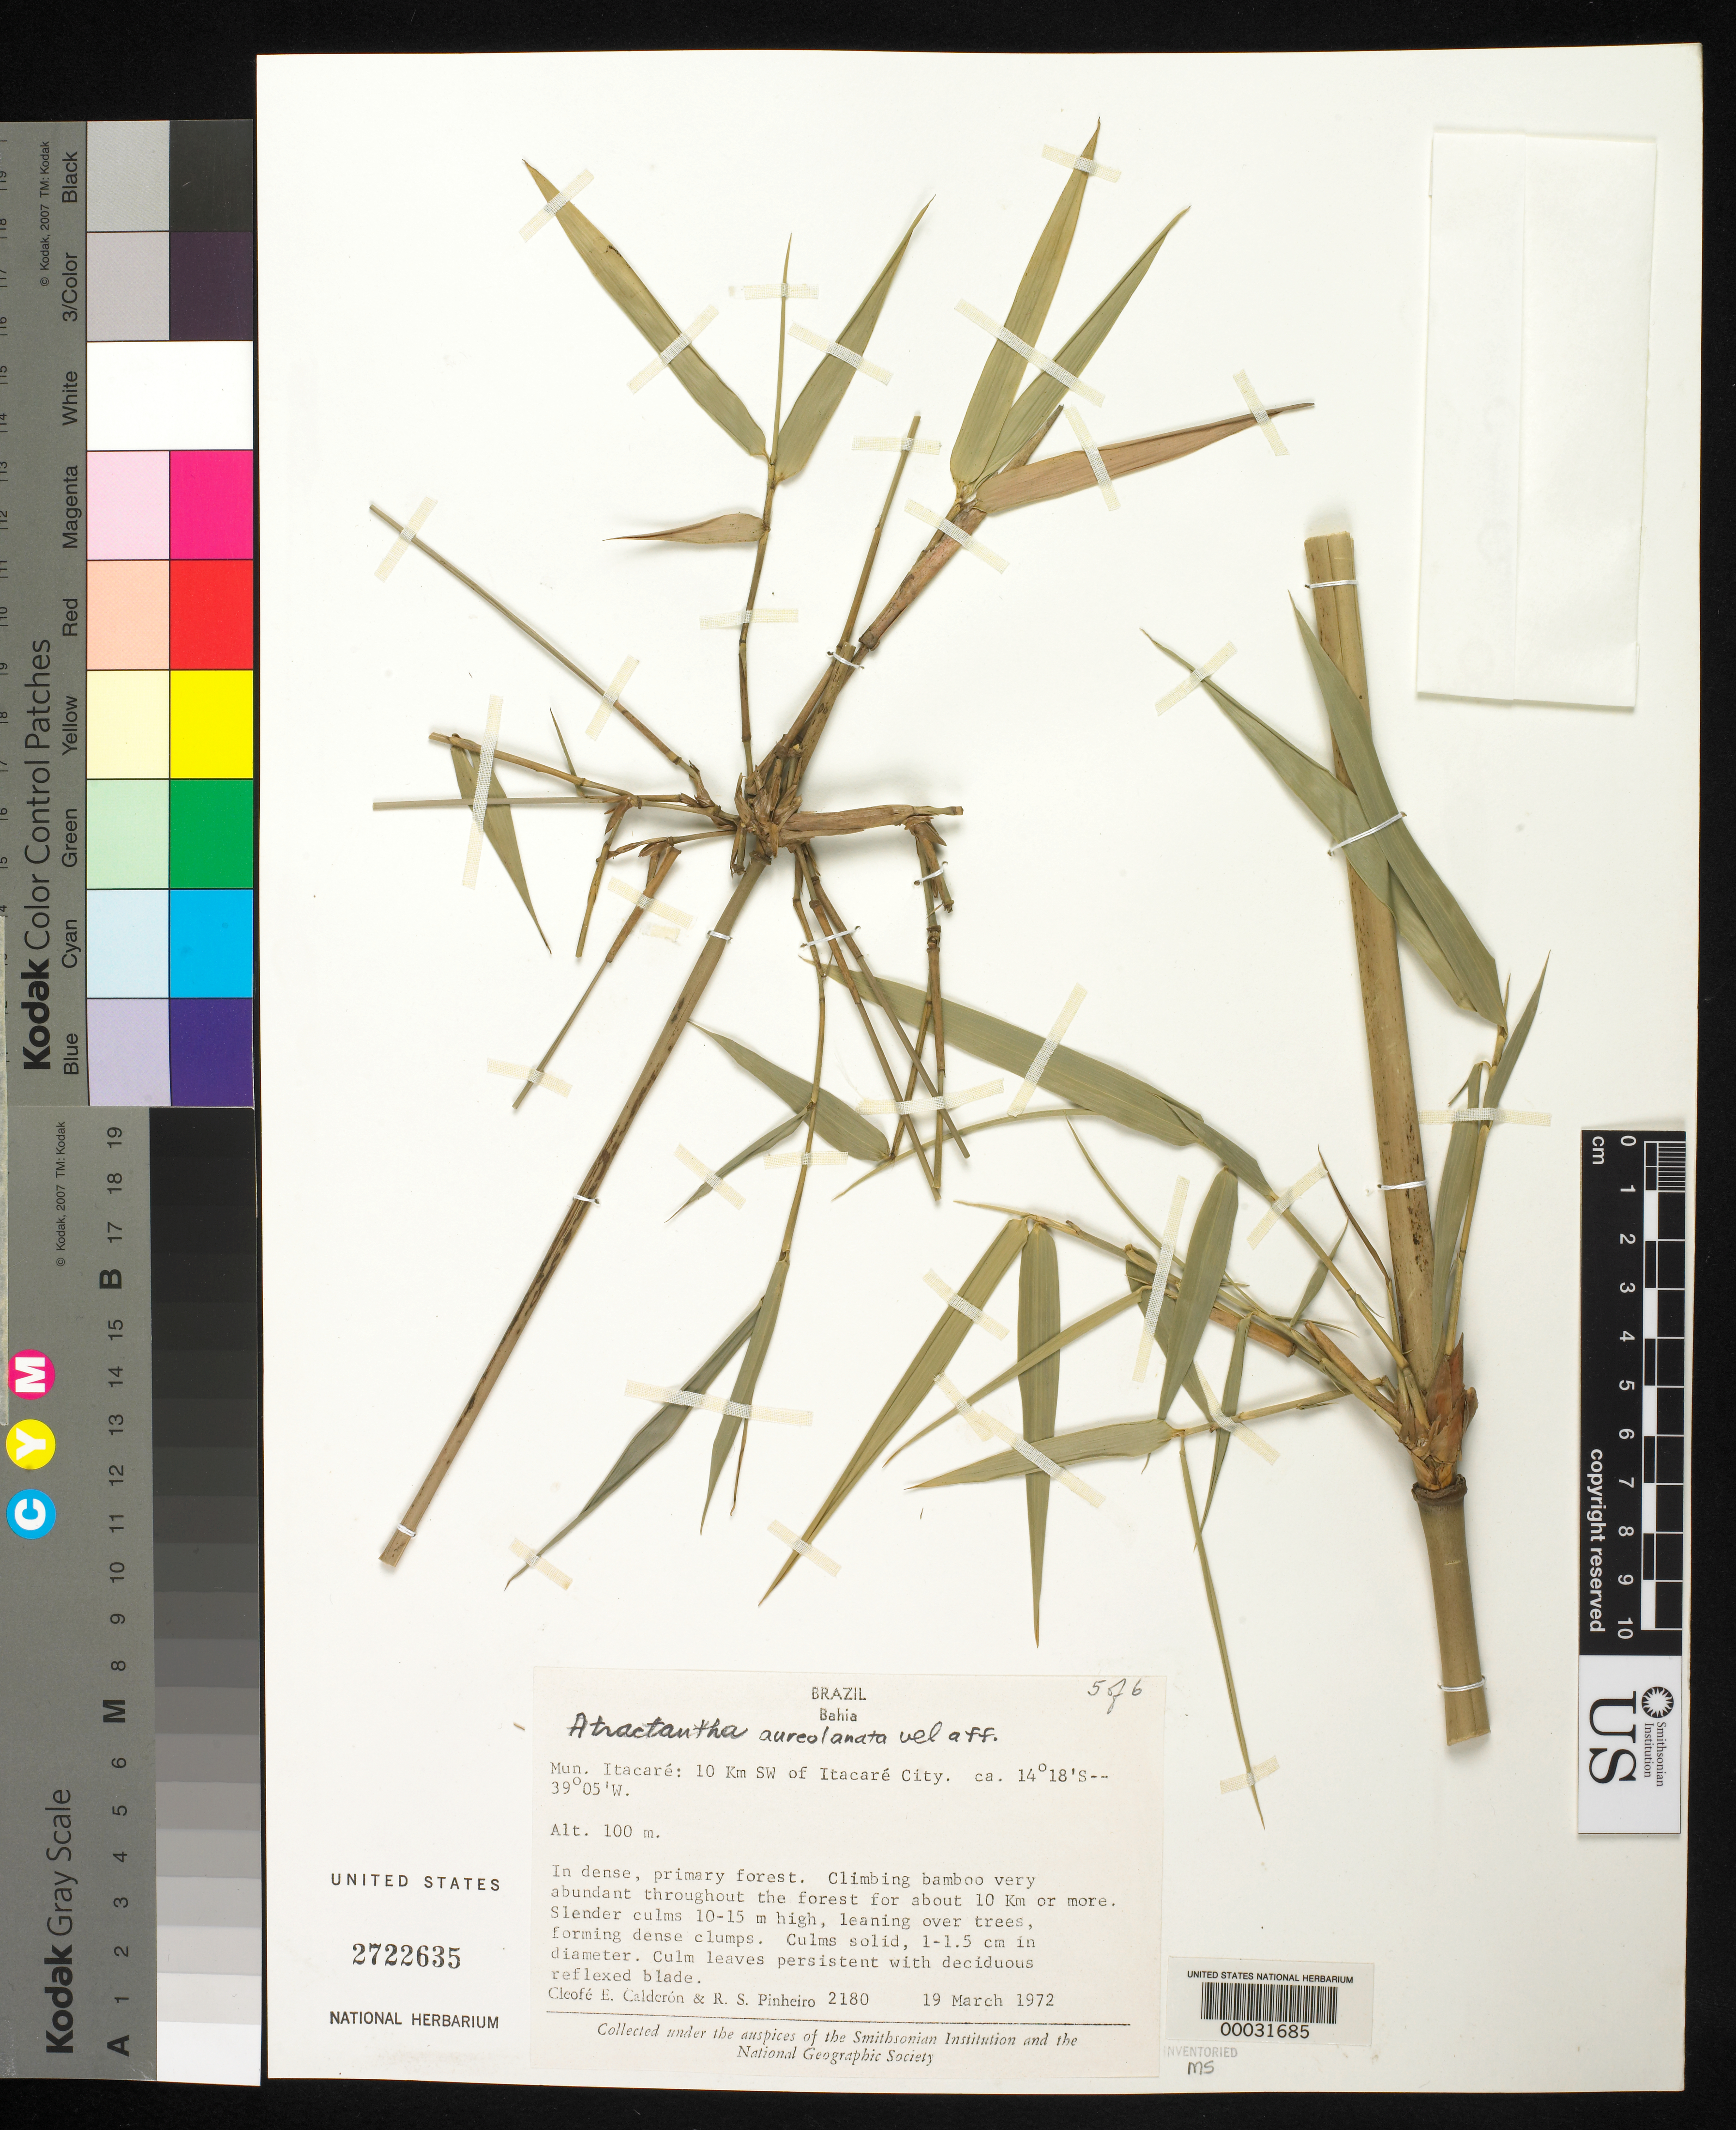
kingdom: Plantae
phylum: Tracheophyta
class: Liliopsida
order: Poales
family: Poaceae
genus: Atractantha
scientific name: Atractantha aureolanata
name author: Judz.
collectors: C. E. Calderón & R. S. Pinheiro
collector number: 2180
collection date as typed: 19 Mar 1972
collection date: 1972-03-19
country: Brazil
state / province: Bahia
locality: Itacare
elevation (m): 100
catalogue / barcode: US 2722635